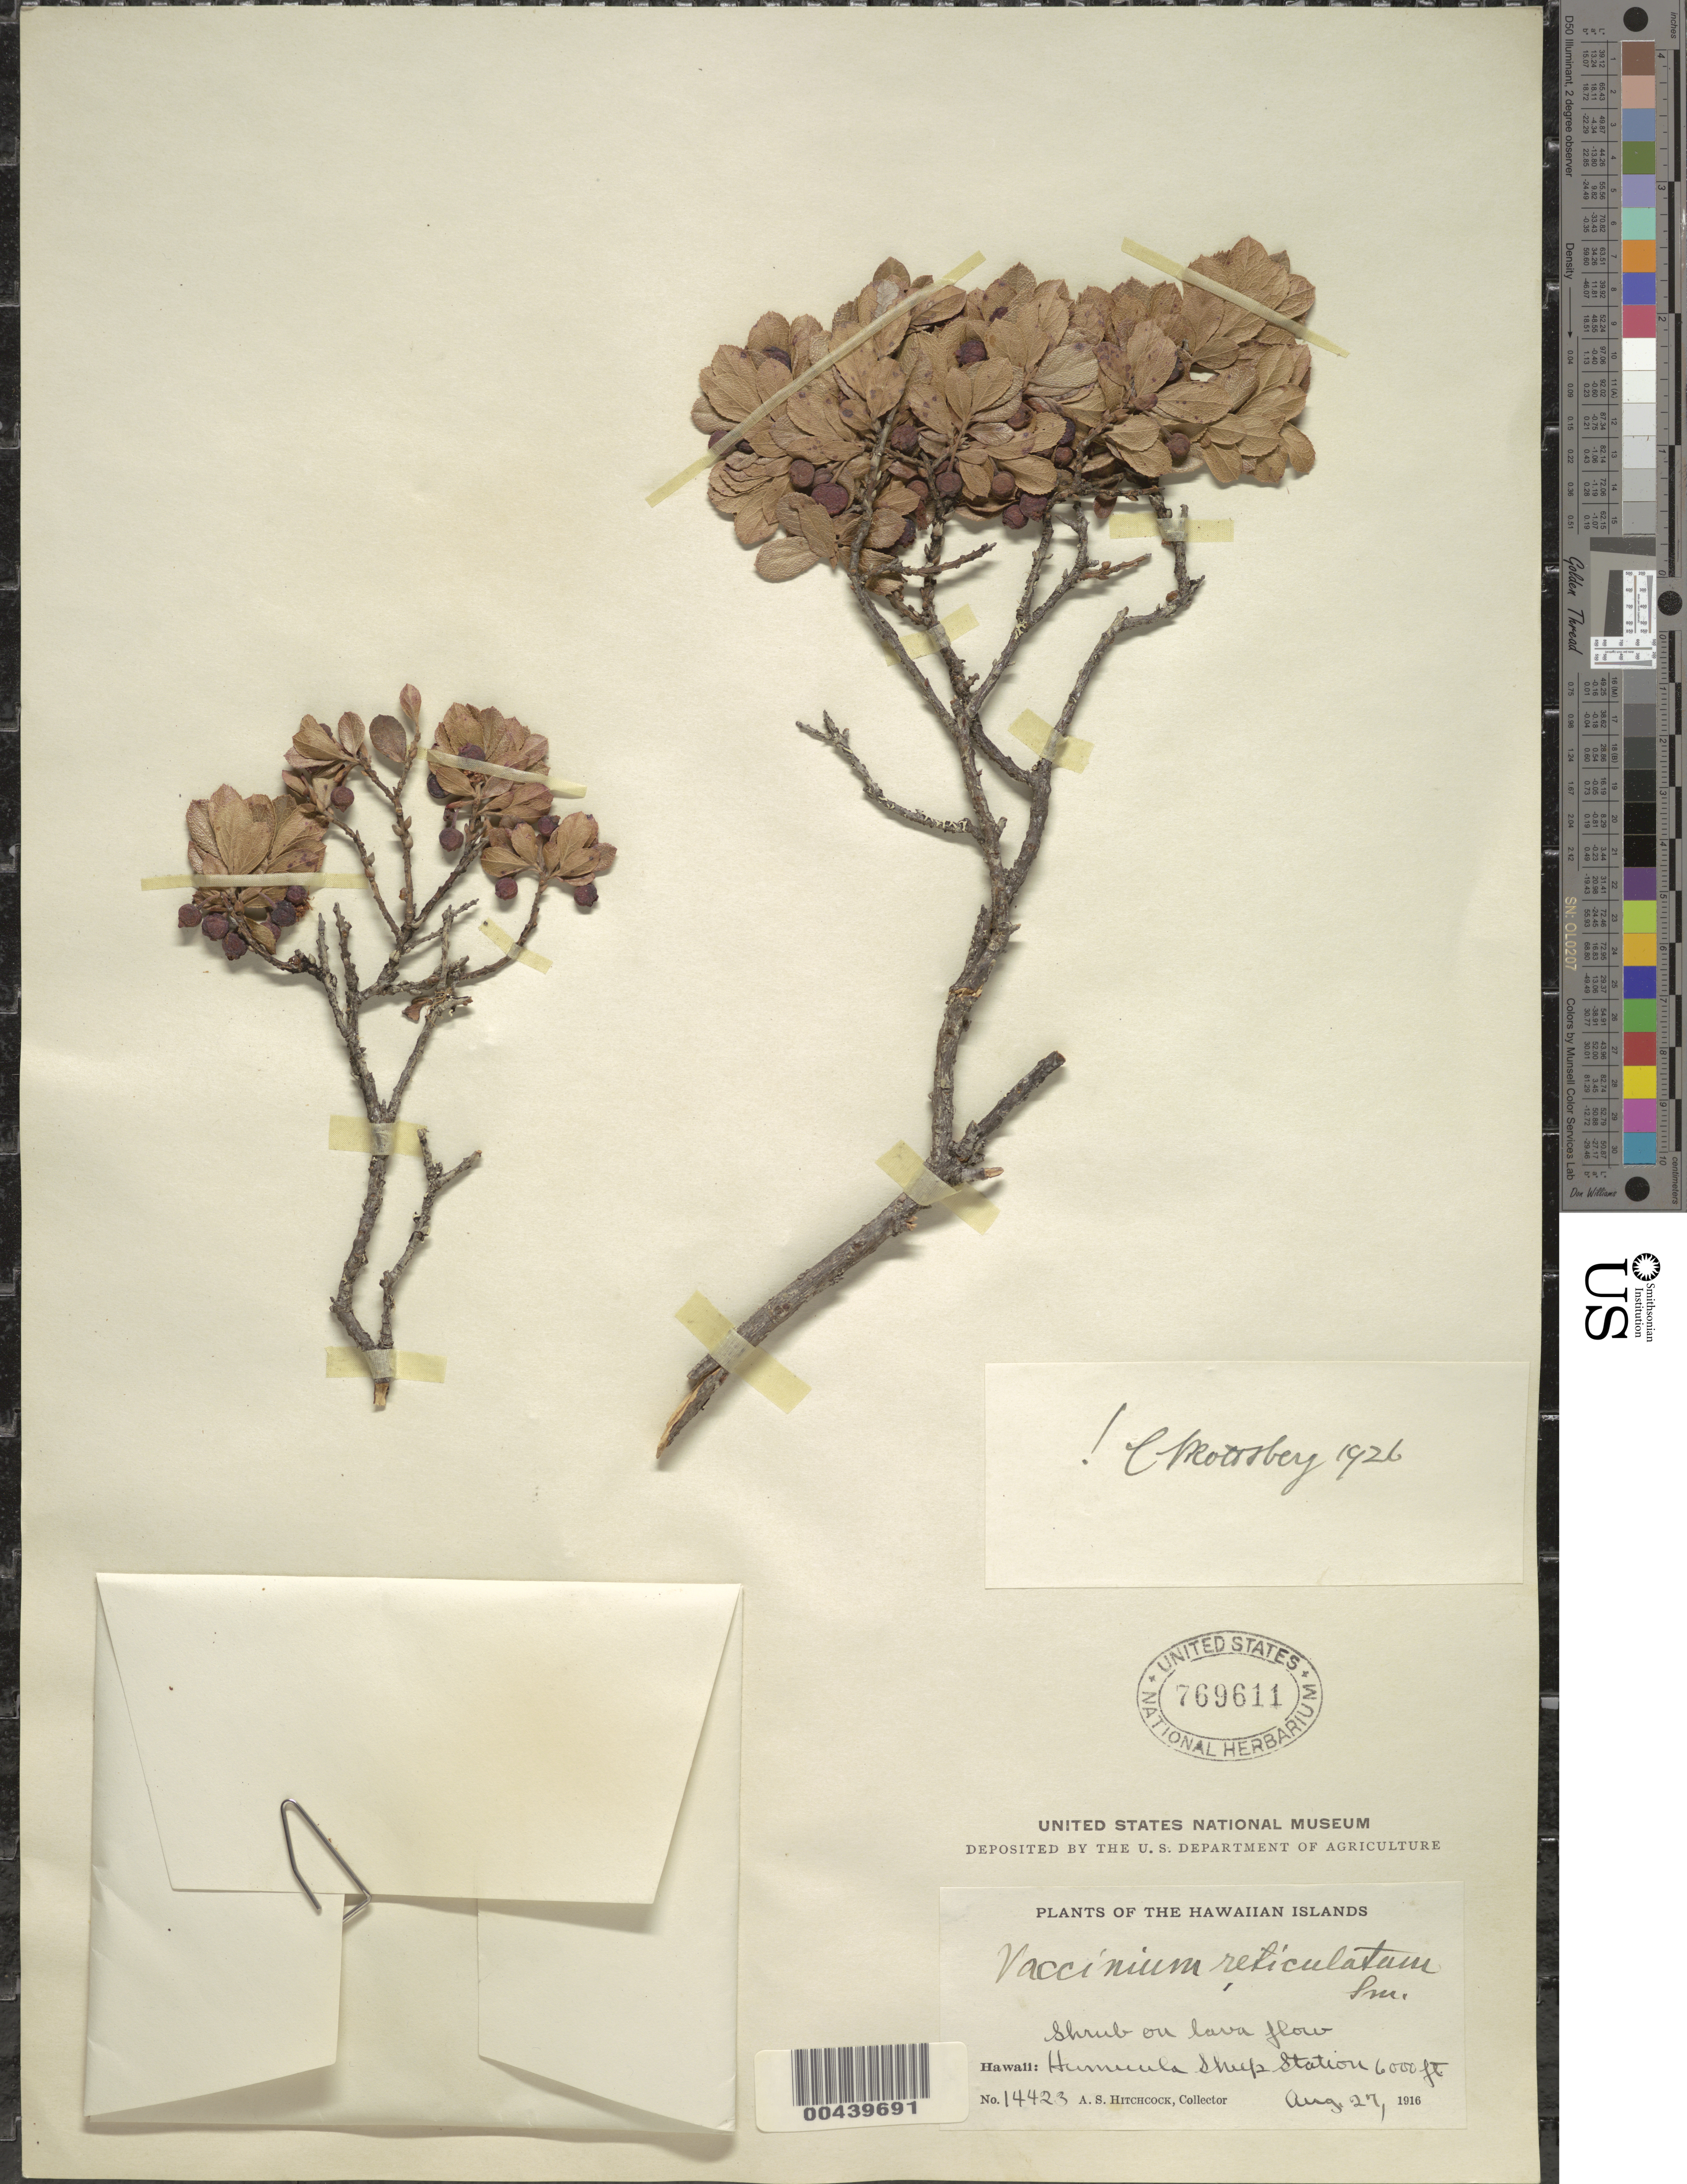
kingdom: Plantae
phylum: Tracheophyta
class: Magnoliopsida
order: Ericales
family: Ericaceae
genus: Vaccinium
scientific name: Vaccinium reticulatum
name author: Sm.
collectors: A. S. Hitchcock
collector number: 14423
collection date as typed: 27 Aug 1916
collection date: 1916-08-27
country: United States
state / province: Hawaii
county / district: Hawaii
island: Hawaii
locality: Humuula Sheep Station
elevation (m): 1829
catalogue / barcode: US 769611